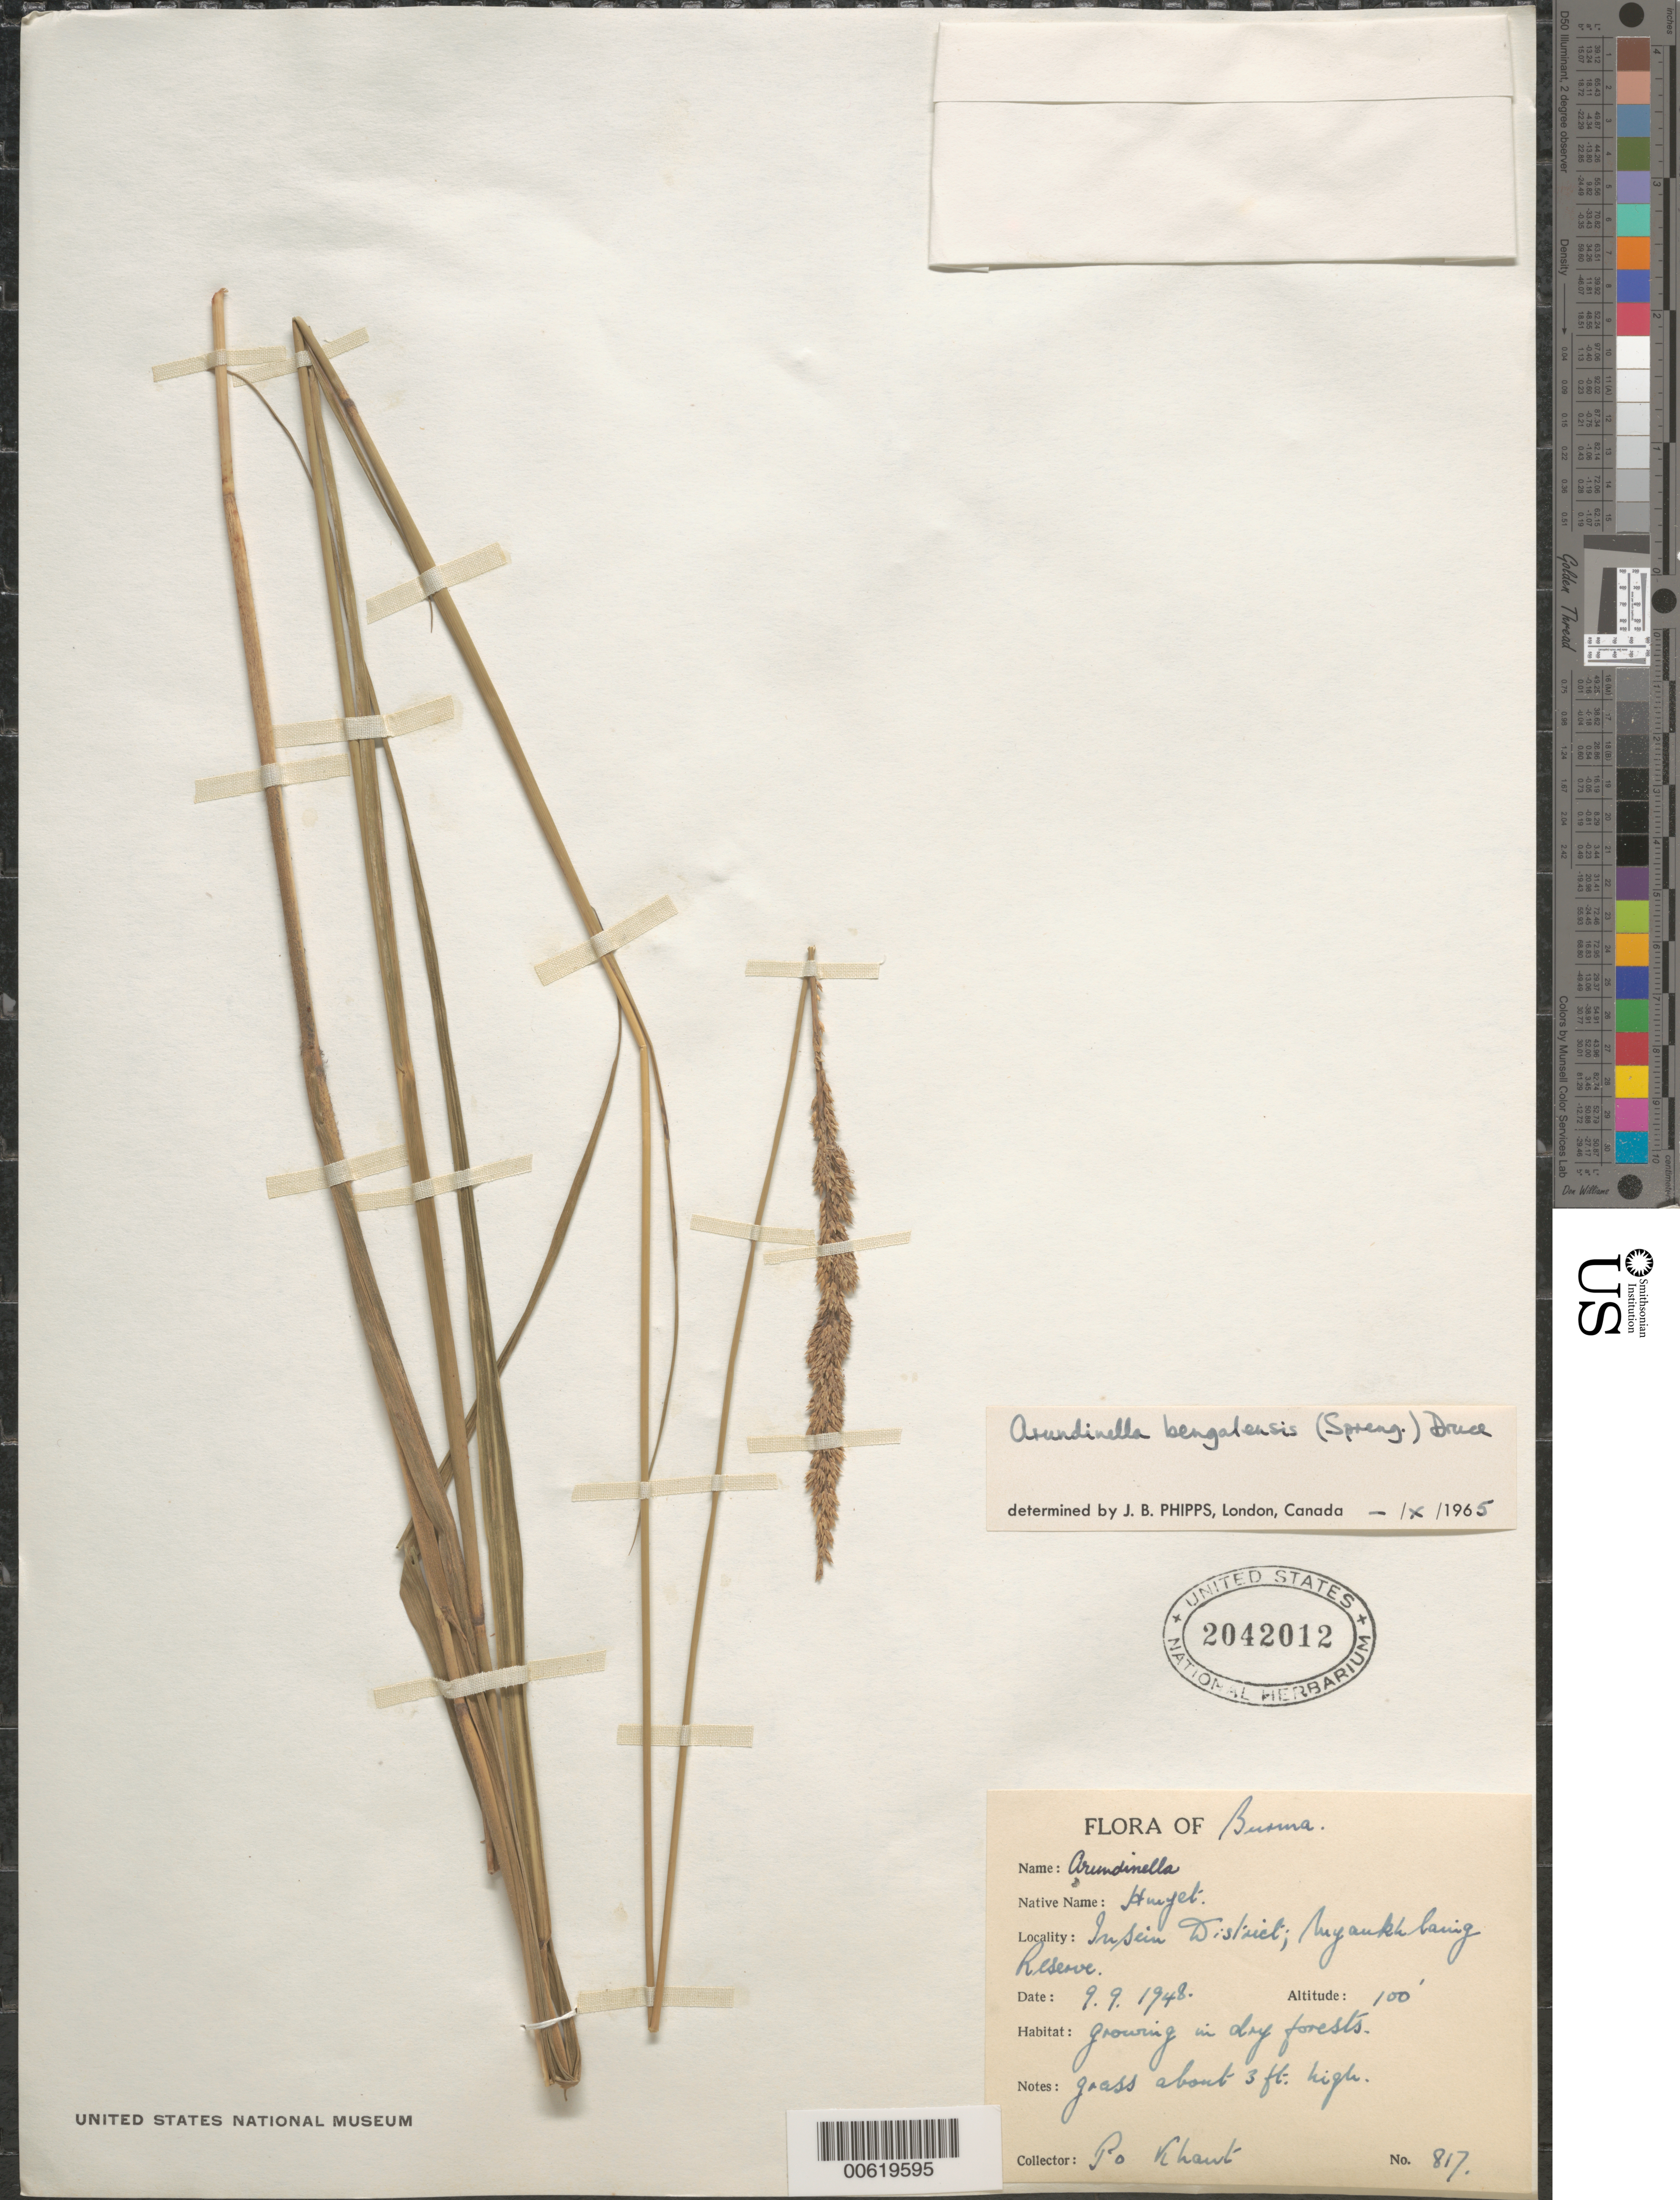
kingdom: Plantae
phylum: Tracheophyta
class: Liliopsida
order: Poales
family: Poaceae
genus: Brachiaria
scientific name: Brachiaria subquadripara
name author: (Trin.) Hitchc.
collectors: R. Belcher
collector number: HC 772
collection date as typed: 12 Oct 1945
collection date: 1945-10-12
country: Myanmar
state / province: Kachin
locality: Myitkyina vicinity: Blankaartia Hill traverse, 8 3/5 miles, Sumpra Bum-Fort Hertz road.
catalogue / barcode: US 2115858